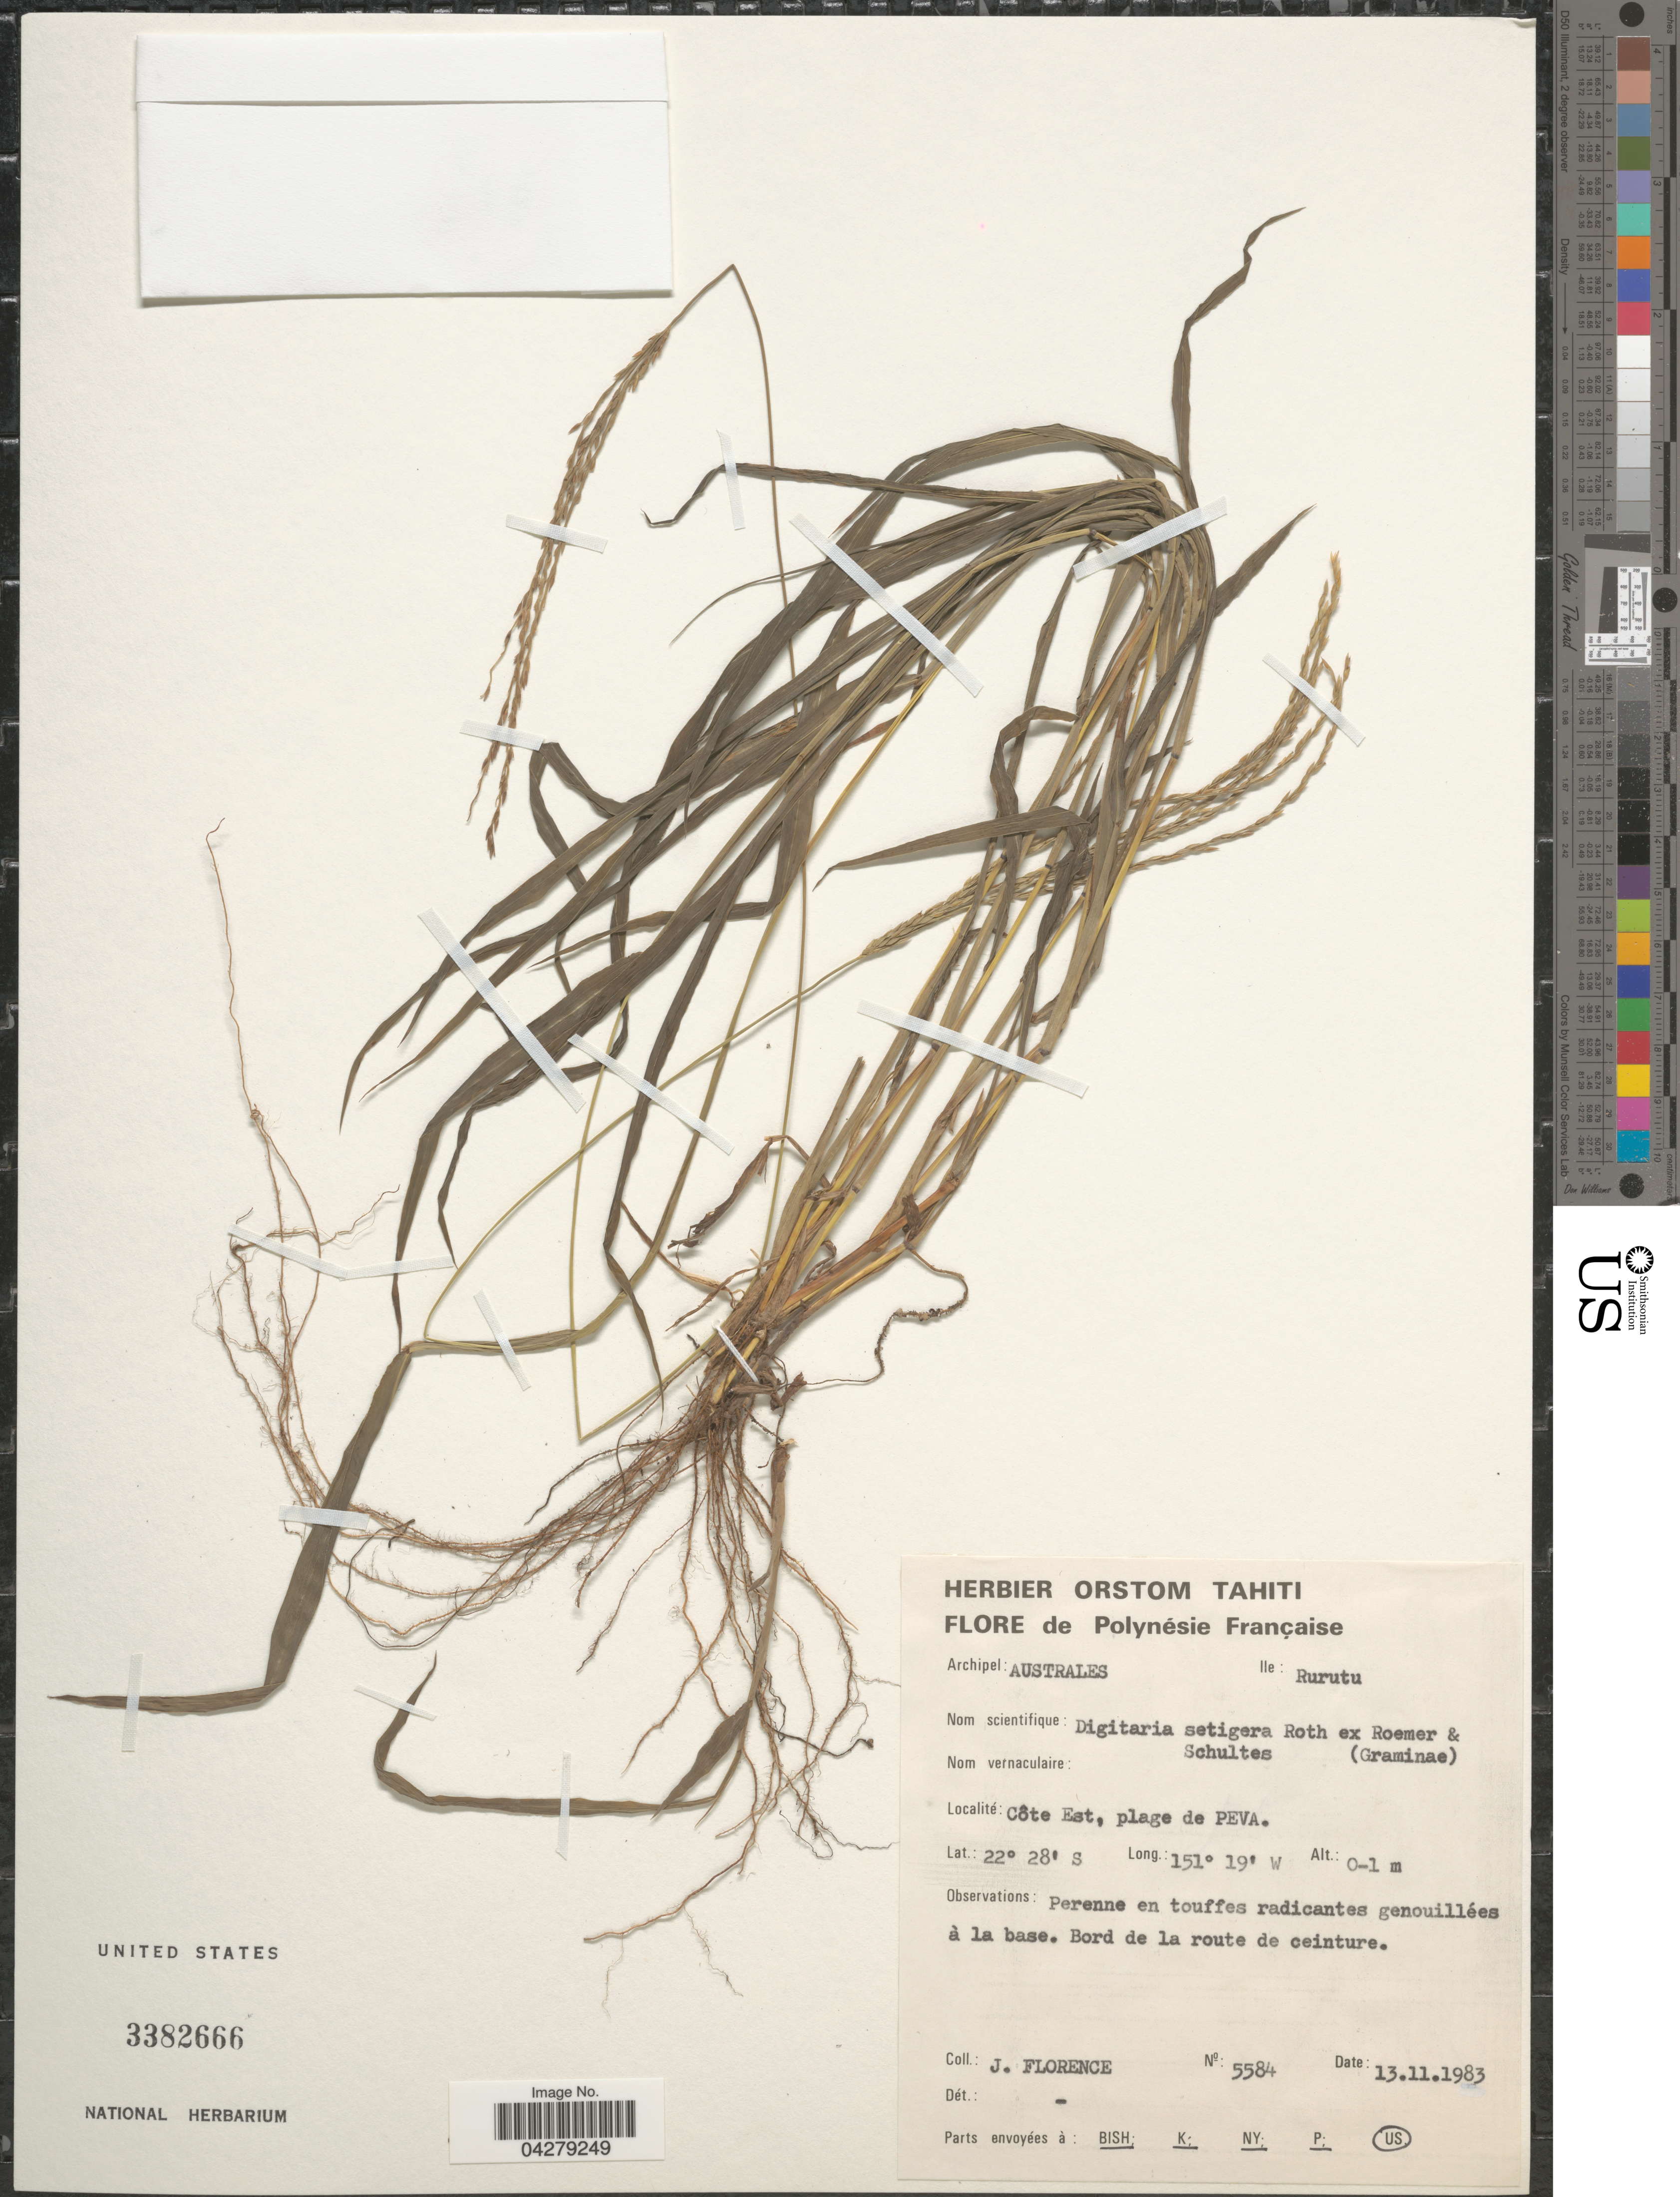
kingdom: Plantae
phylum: Tracheophyta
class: Liliopsida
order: Poales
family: Poaceae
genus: Digitaria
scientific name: Digitaria setigera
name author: Roth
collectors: J. Florence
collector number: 5584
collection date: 1983-11-13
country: French Polynesia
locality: Polynésie Française. Archipel: Australes. Ile: Rurutu. Côte Est, p;age de PEVA.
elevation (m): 0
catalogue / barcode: US 3382666